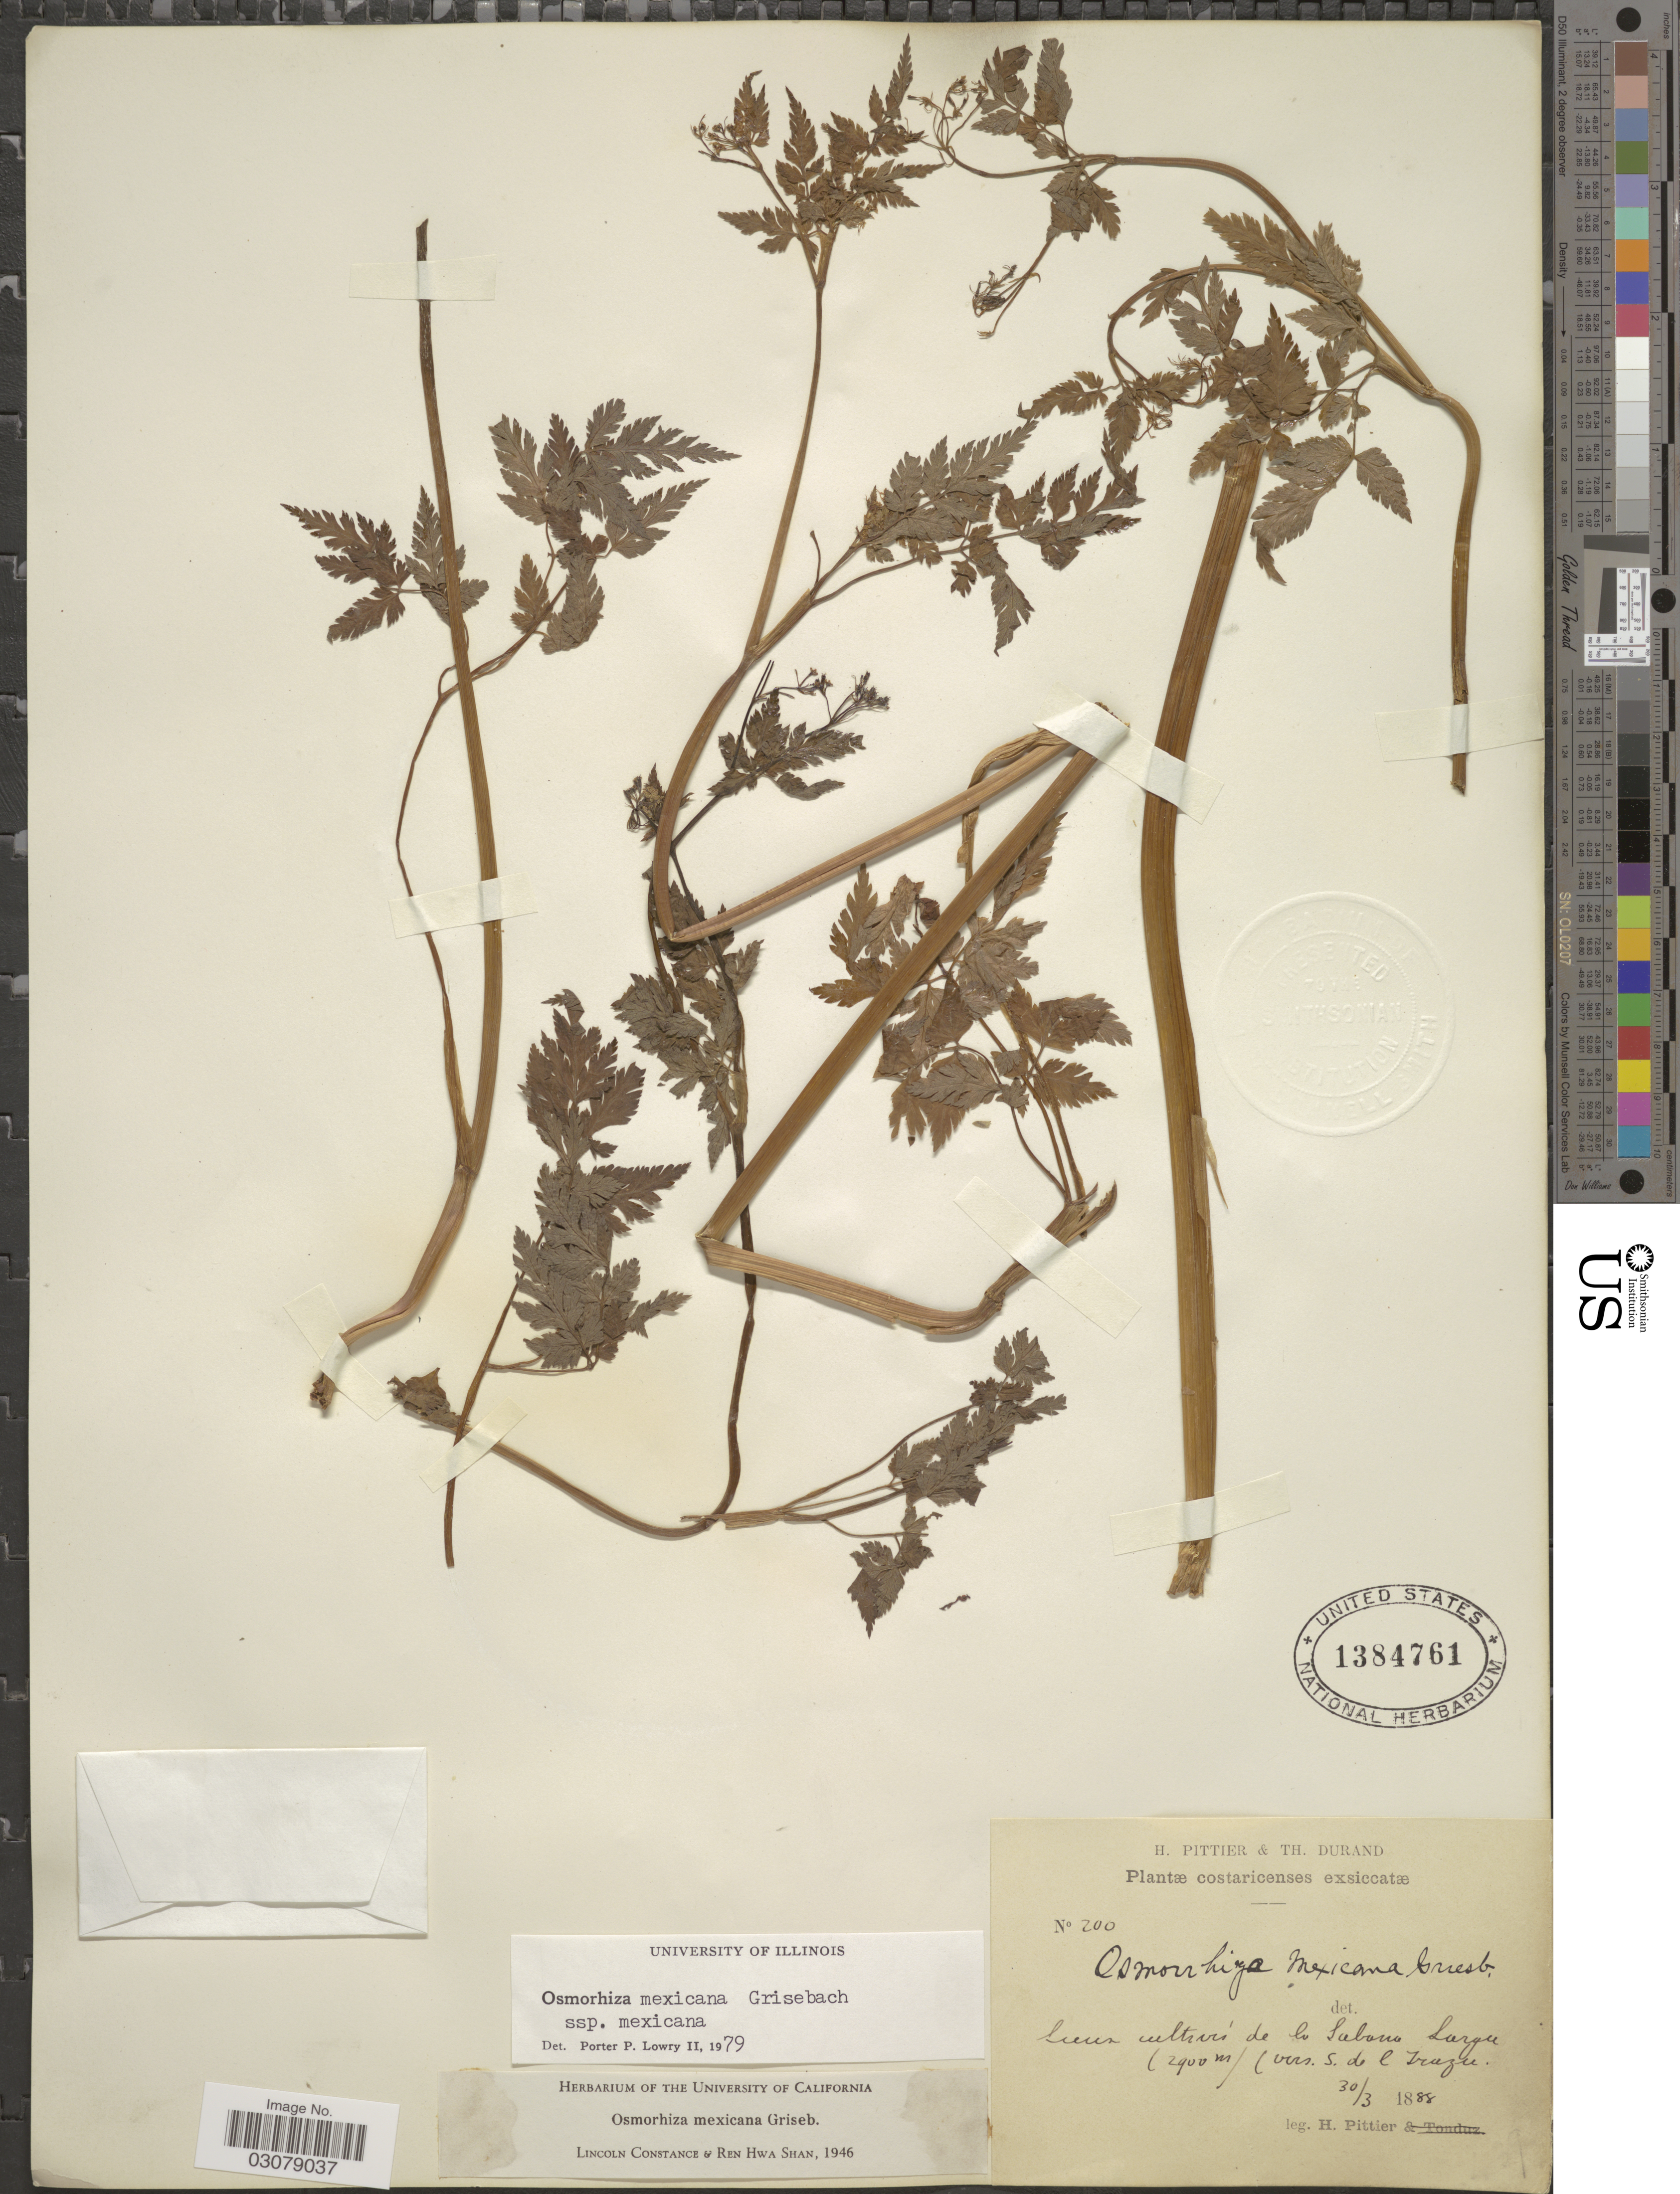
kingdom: Plantae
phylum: Tracheophyta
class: Magnoliopsida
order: Apiales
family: Apiaceae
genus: Osmorhiza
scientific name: Osmorhiza mexicana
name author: Griseb.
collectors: H. F. Pittier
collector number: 200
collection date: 1888-03-30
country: Costa Rica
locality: Lieux cultivés de la Sabana Larga (vers S. de l Irazu).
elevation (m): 2900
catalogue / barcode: US 1384761